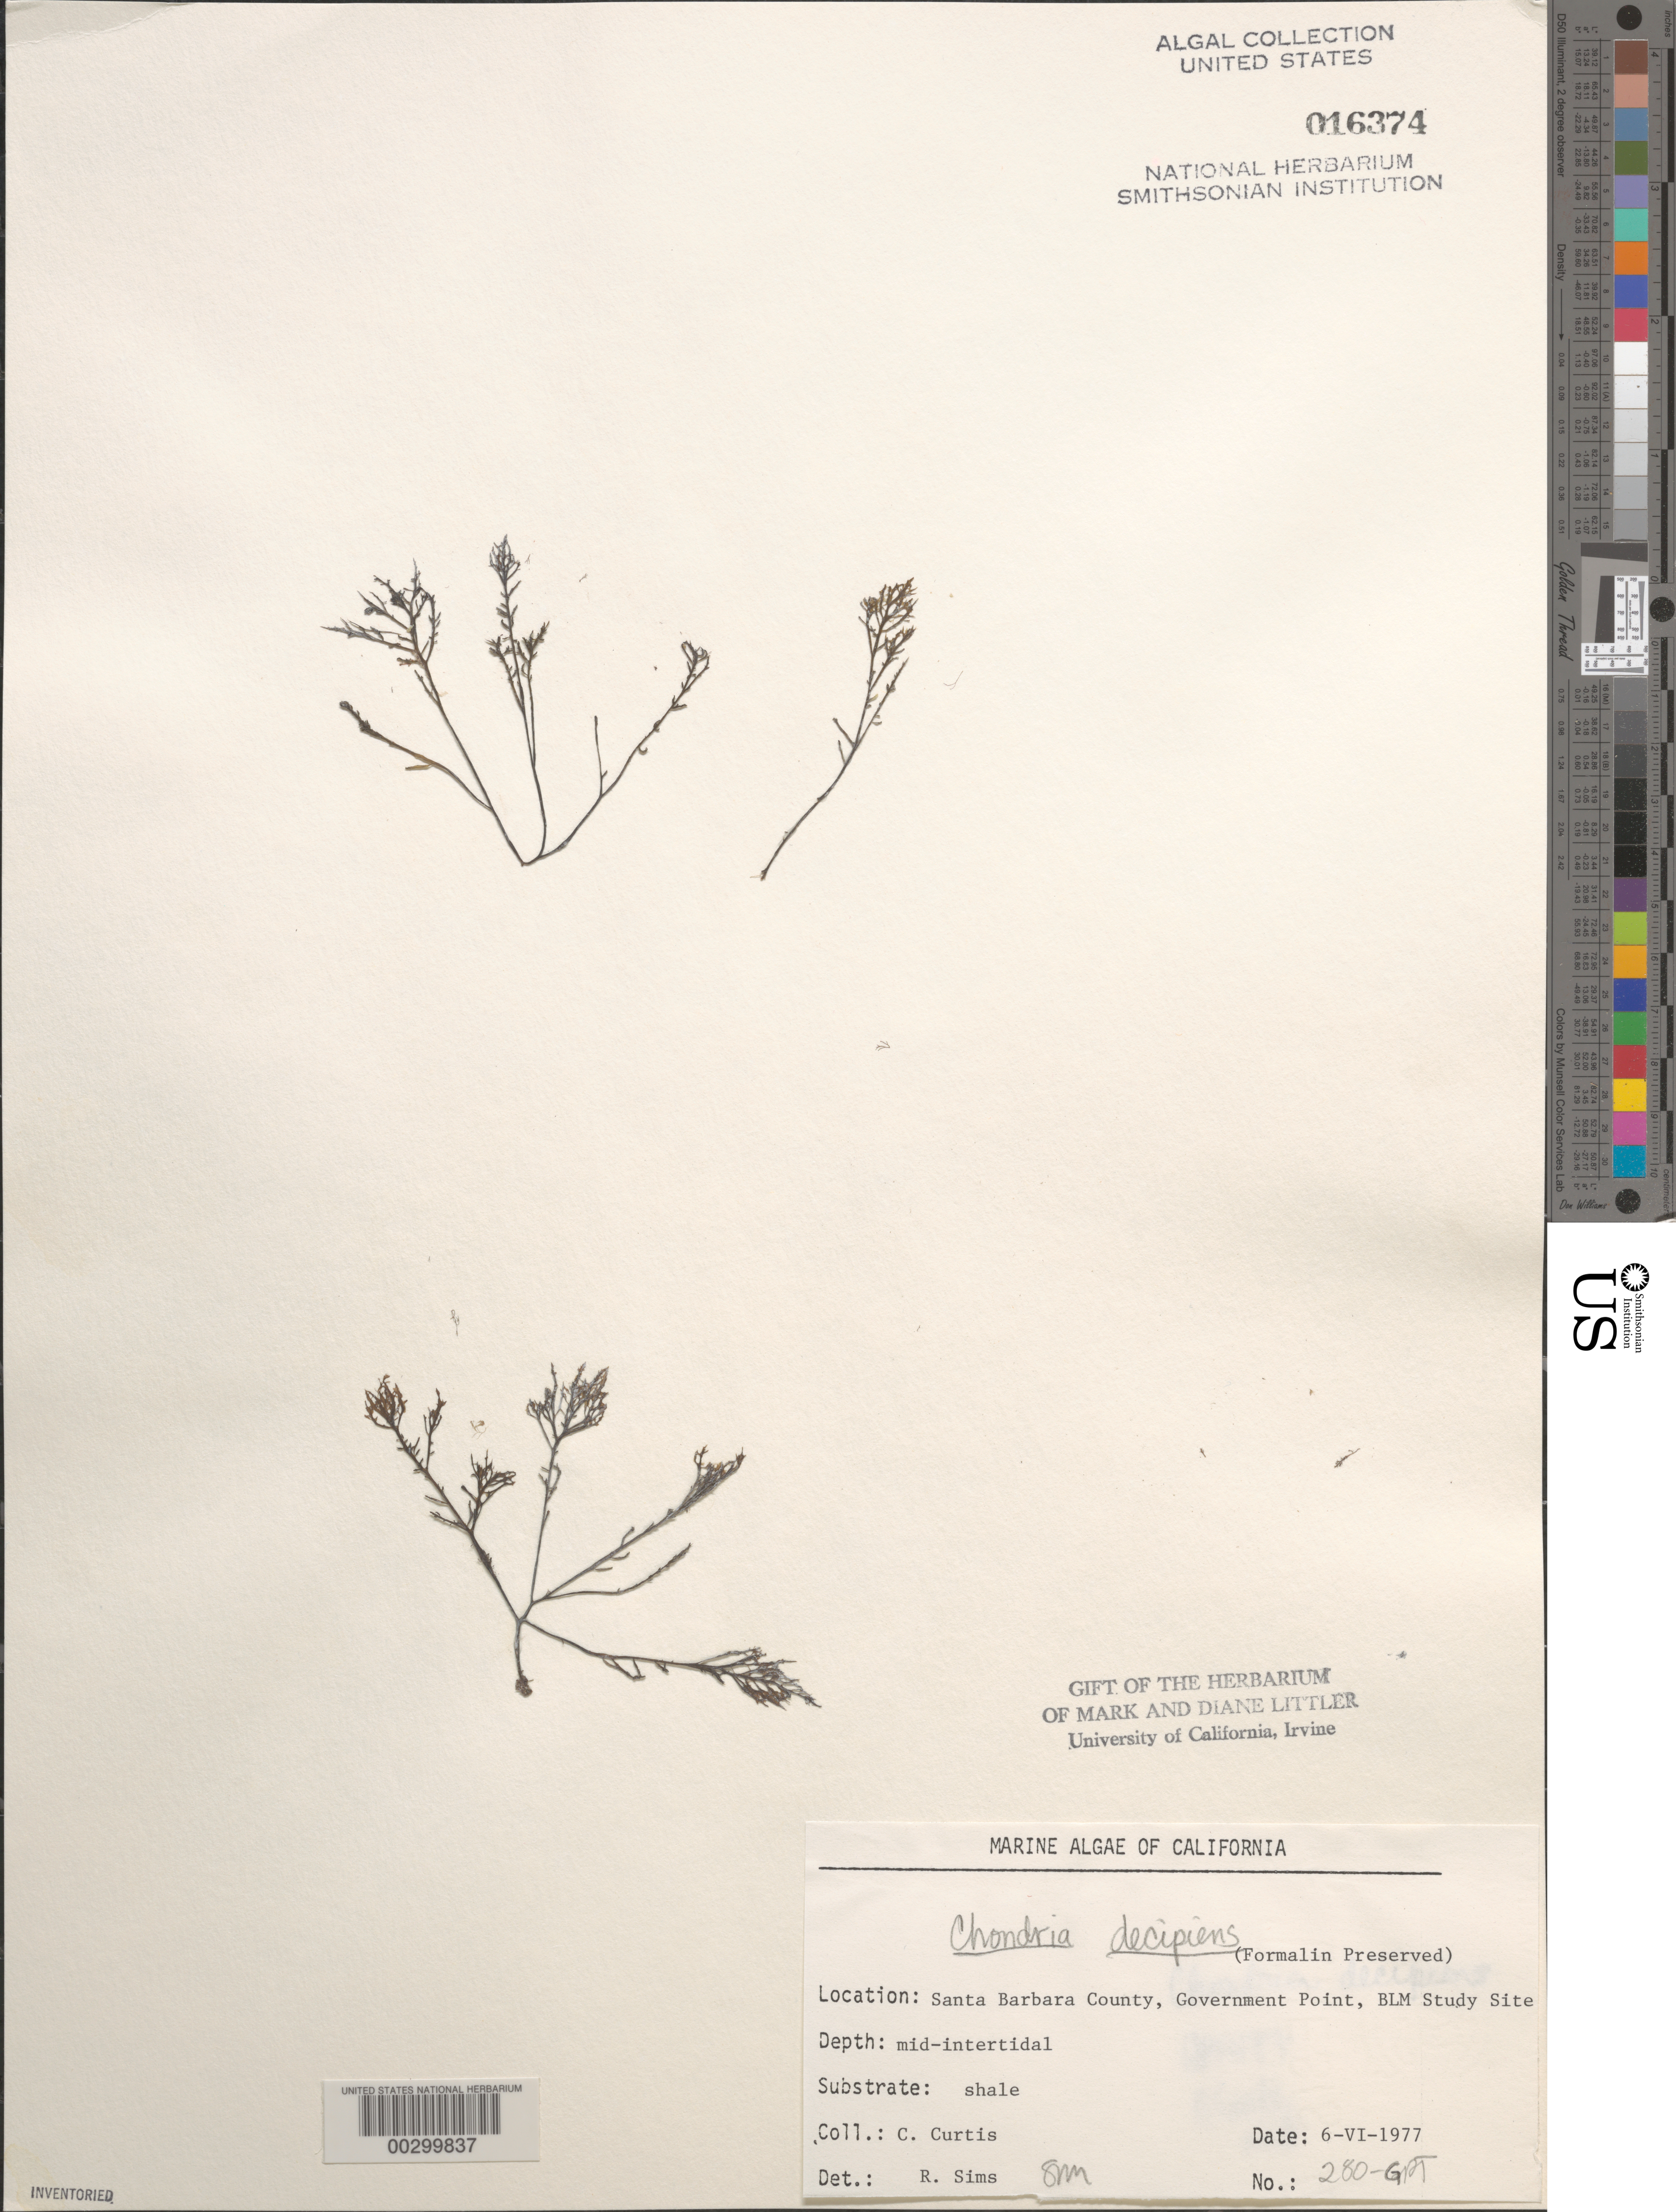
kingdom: Plantae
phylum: Rhodophyta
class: Florideophyceae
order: Ceramiales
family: Rhodomelaceae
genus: Chondria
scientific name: Chondria decipiens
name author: Kylin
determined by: Sims, Robert H.; Murray, S. N.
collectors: C. Curtis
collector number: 280-gpt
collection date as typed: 06 Jun 1977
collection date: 1977-06-06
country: United States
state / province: California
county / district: Santa Barbara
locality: Government Point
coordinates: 34 26'31"N, 120 24'06"W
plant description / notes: BLM-SOCALBIGHT Rocky Intertidal Survey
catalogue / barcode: US 16374